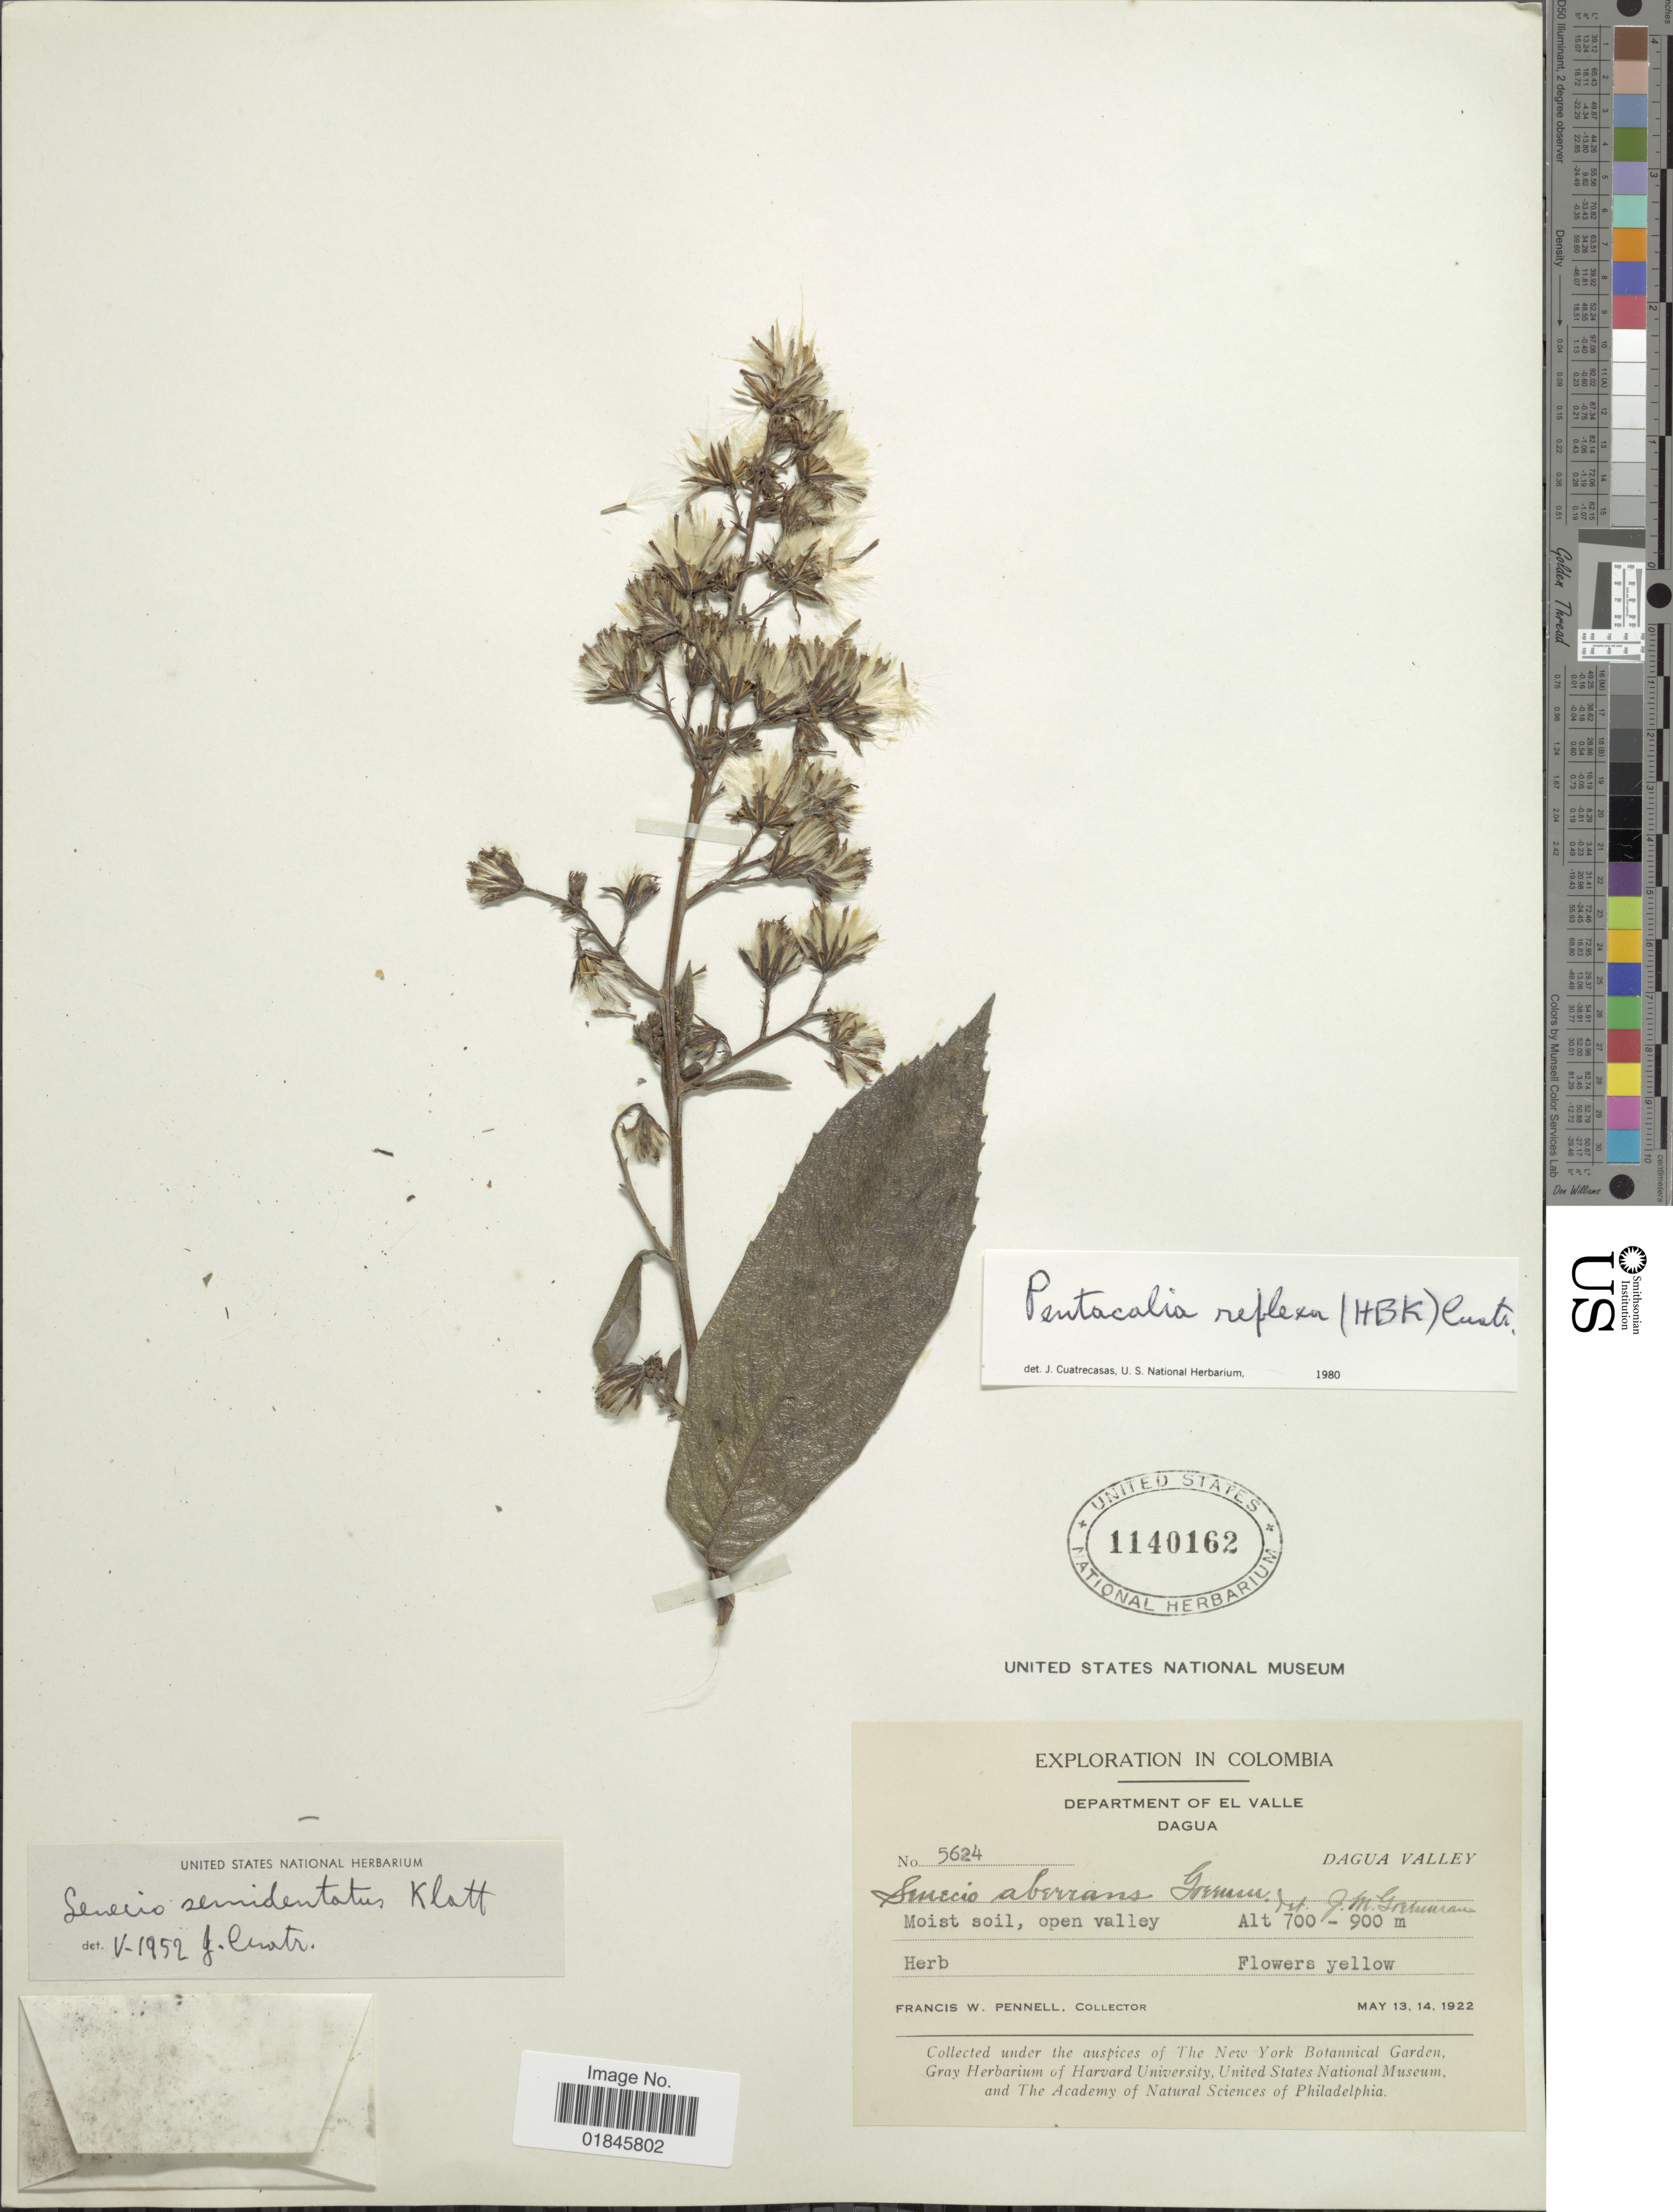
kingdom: Plantae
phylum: Tracheophyta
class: Magnoliopsida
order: Asterales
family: Asteraceae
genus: Pentacalia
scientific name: Pentacalia reflexa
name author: (Kunth) Cuatrec.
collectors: F. W. Pennell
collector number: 5624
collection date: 1922-05-13/1922-05-14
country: Colombia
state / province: Valle del Cauca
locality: Department of El Valle. Dagua. Dagua Valley. Moist soil, open valley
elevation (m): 700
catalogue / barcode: US 1140162